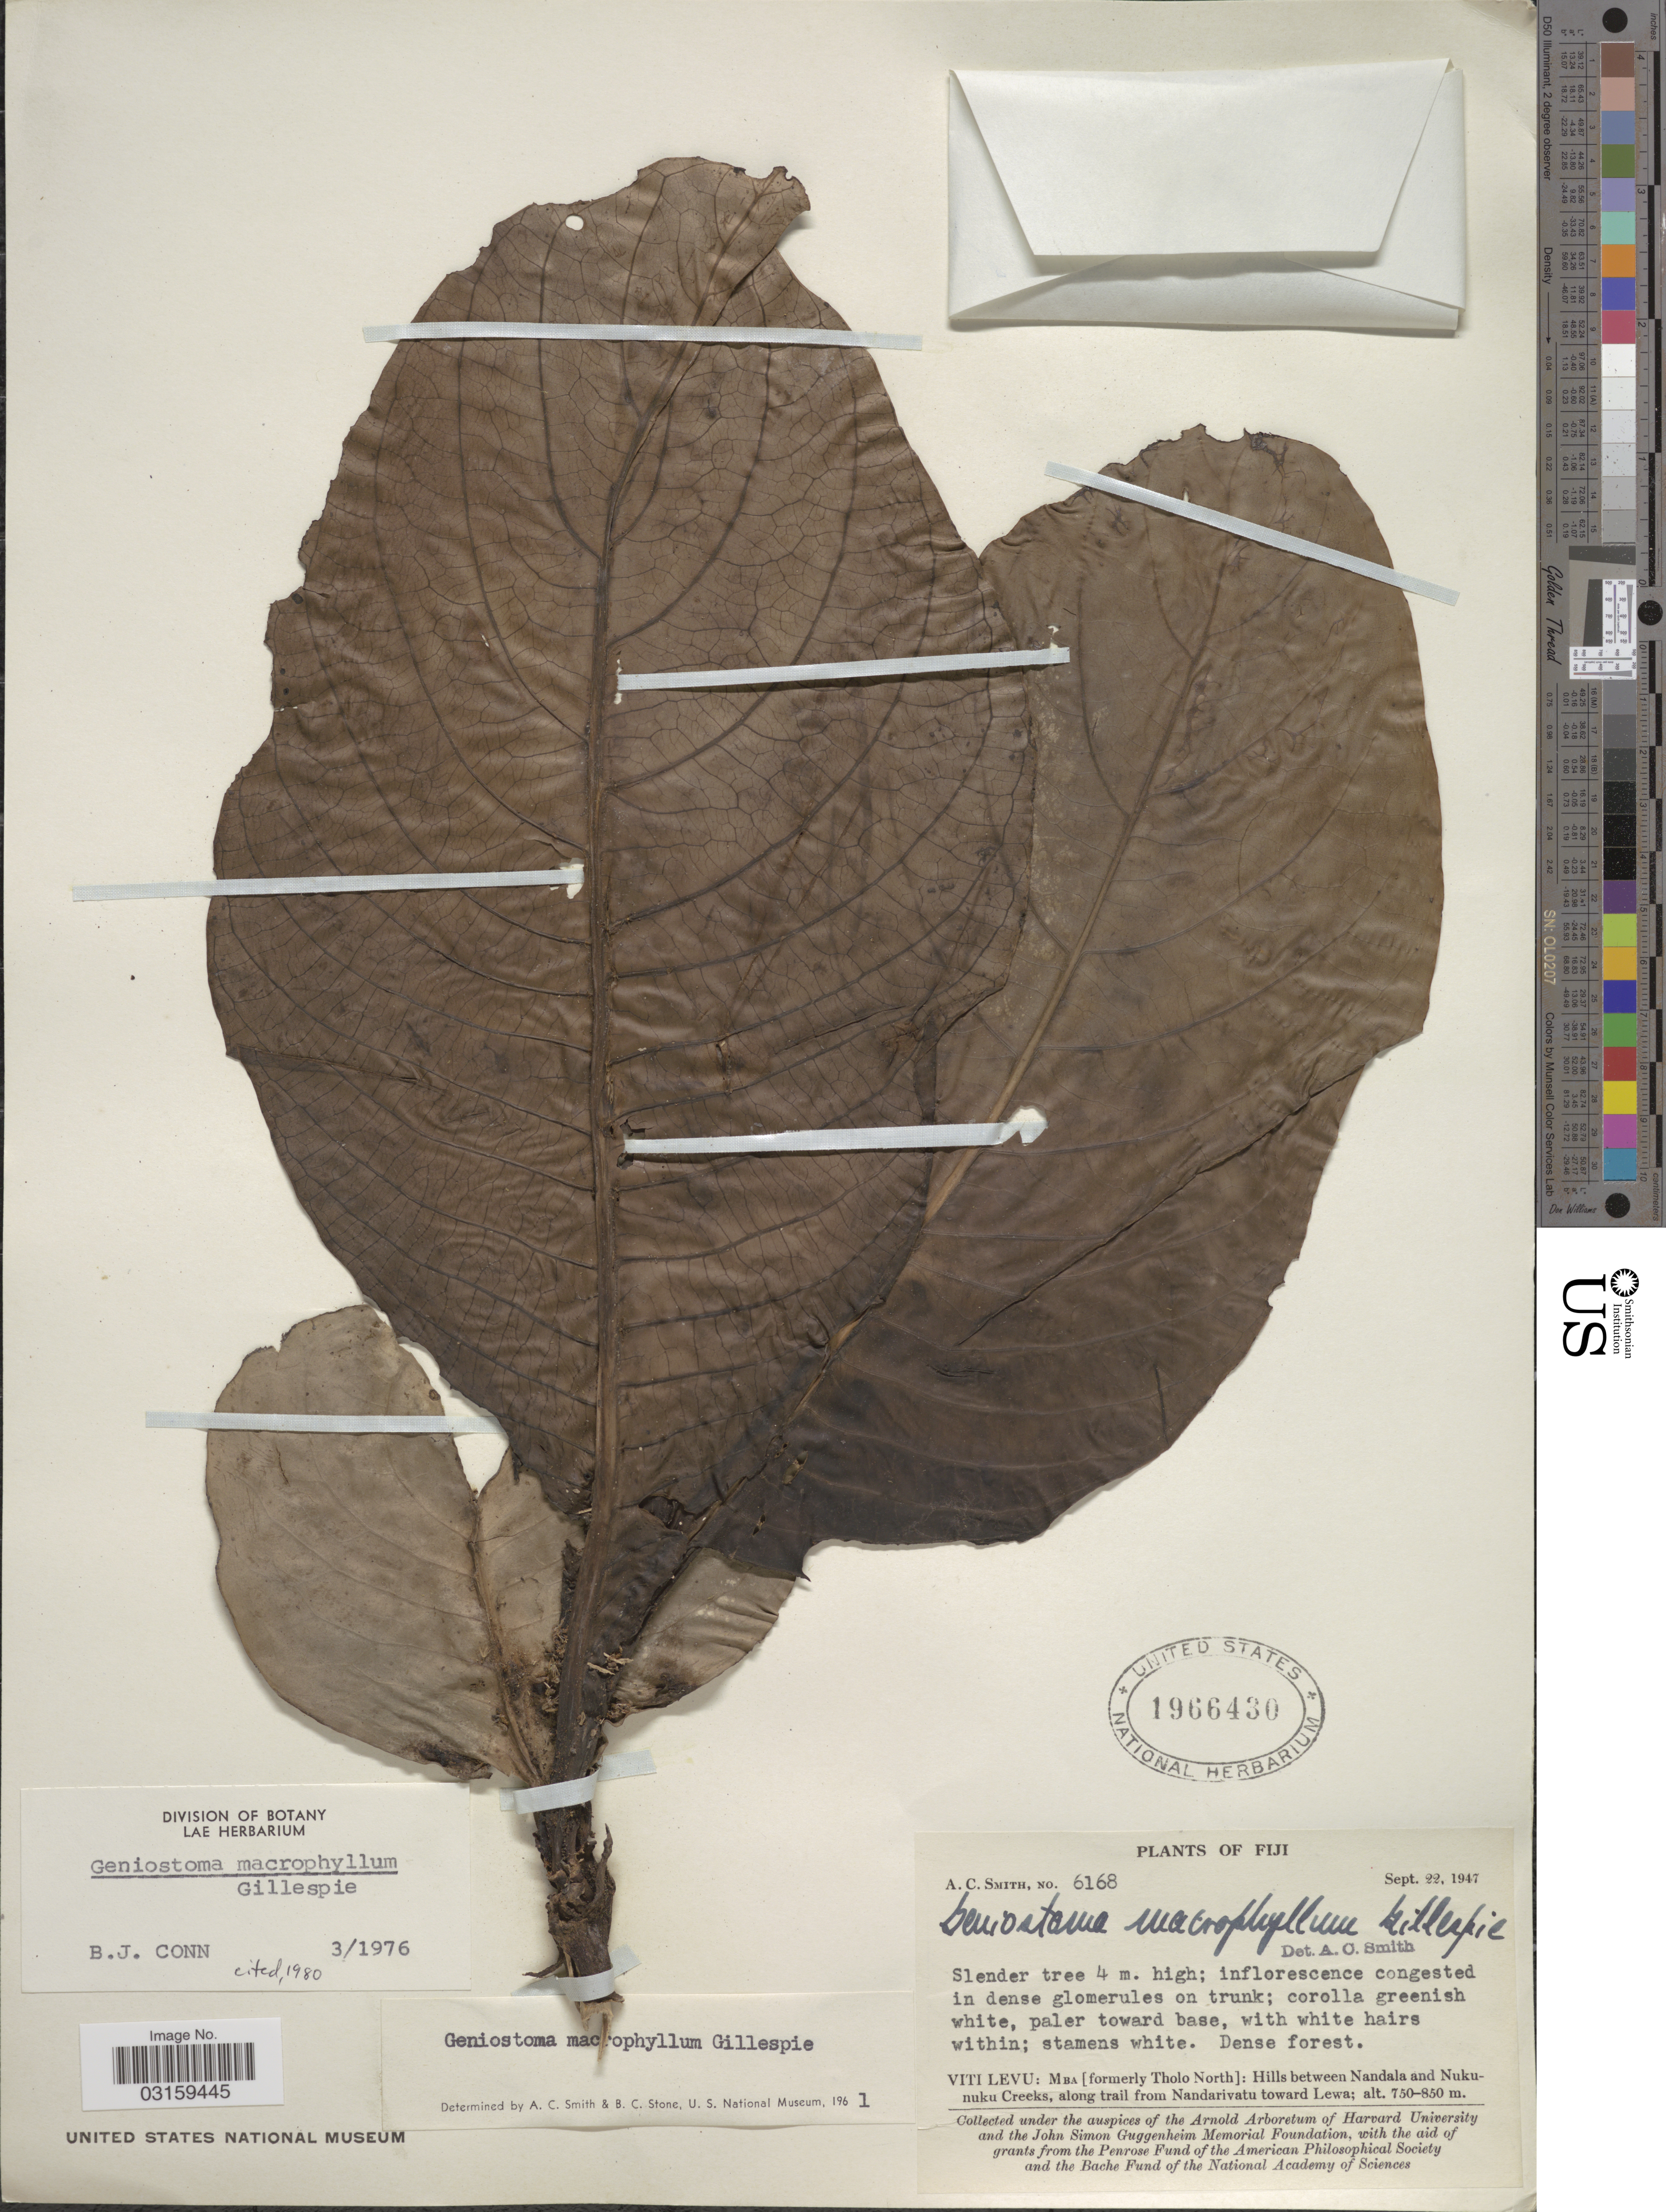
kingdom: Plantae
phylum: Tracheophyta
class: Magnoliopsida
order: Gentianales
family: Loganiaceae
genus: Geniostoma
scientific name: Geniostoma macrophyllum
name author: Gillespie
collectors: A. C. Smith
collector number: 6168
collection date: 1947-09-22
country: Fiji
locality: Viti Levu: Mba [formerly Tholo North]: Hills between Nandala and Nukunuku Creeks, along trail from Nandarivatu toward Lewa.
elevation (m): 750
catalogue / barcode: US 1966430